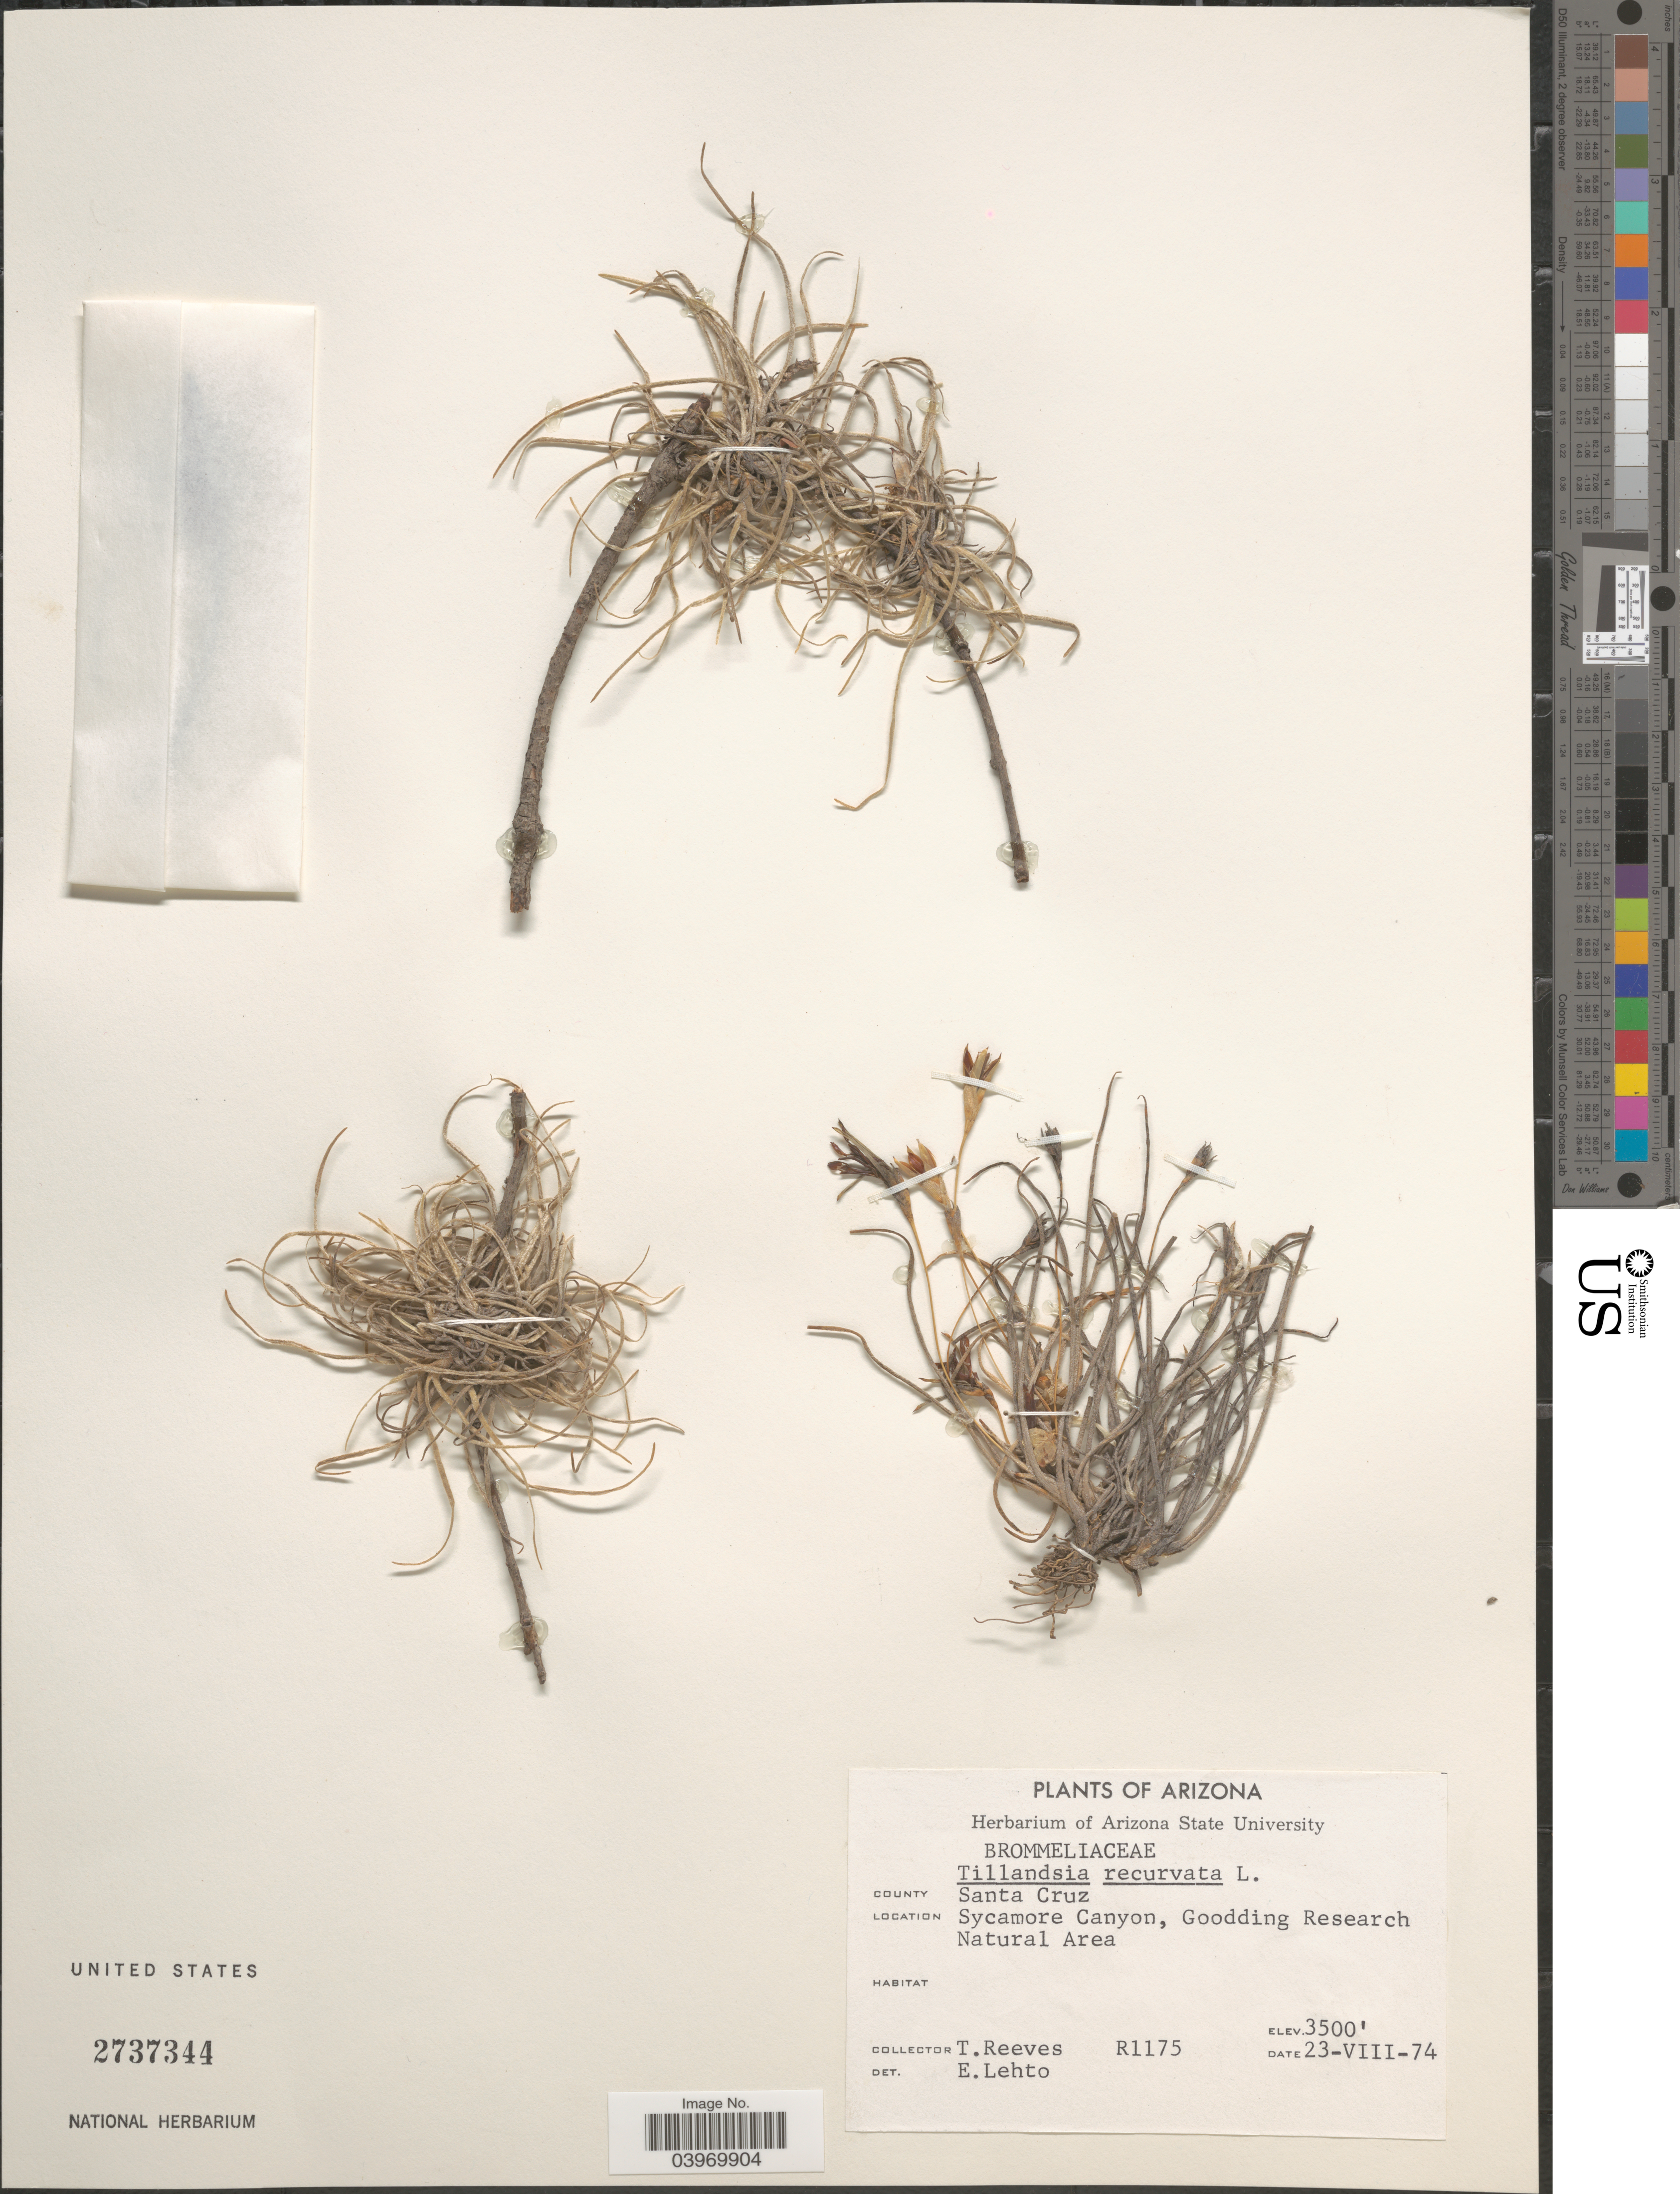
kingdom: Plantae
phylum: Tracheophyta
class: Liliopsida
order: Poales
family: Bromeliaceae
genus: Tillandsia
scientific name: Tillandsia recurvata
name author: L.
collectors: T. Reeves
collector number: R1175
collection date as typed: Transcribed d/m/y: 23/8/74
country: United States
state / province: Arizona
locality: County Santa Cruz, Sycamore Canyon, Goodding Research Natural Area.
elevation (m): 1067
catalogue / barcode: US 2737344